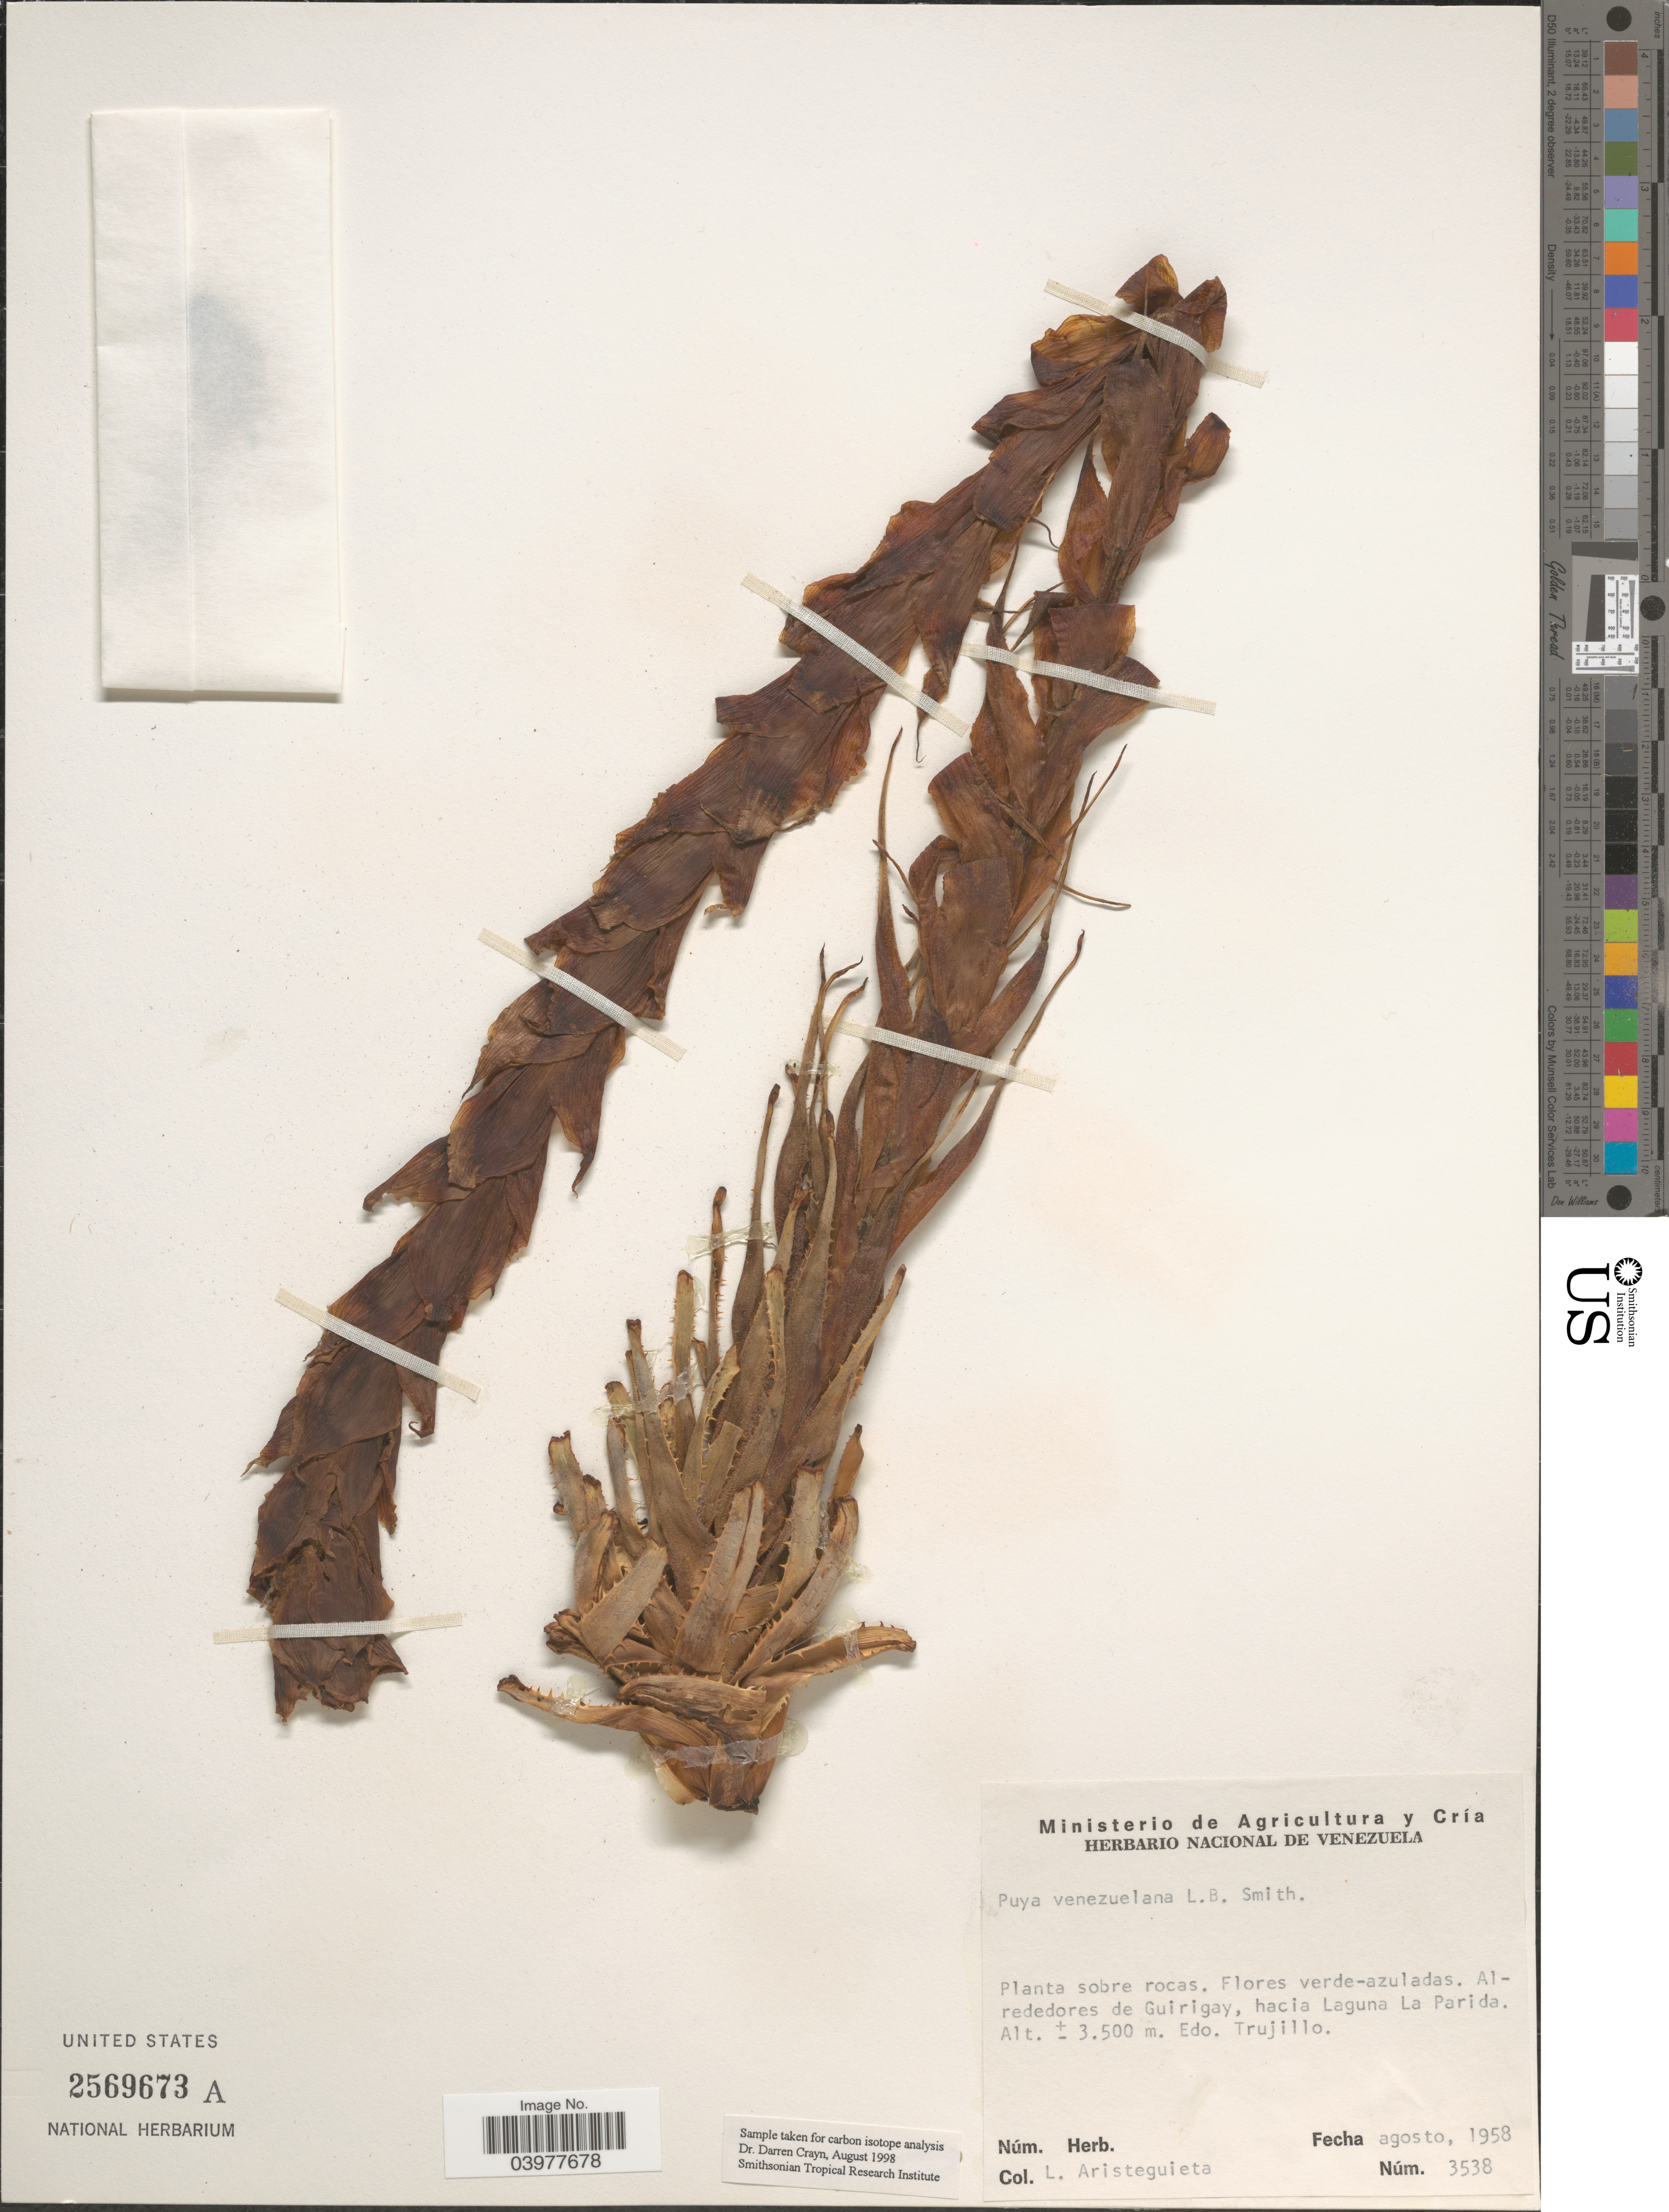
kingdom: Plantae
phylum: Tracheophyta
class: Liliopsida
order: Poales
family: Bromeliaceae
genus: Puya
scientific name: Puya venezuelana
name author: L.B. Sm.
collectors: L. Aristeguieta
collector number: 3538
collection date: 1958-08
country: Venezuela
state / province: Trujillo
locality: Alrededores de Guirigay, hacia Laguna La Parida.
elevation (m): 3500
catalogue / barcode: US 2569673A